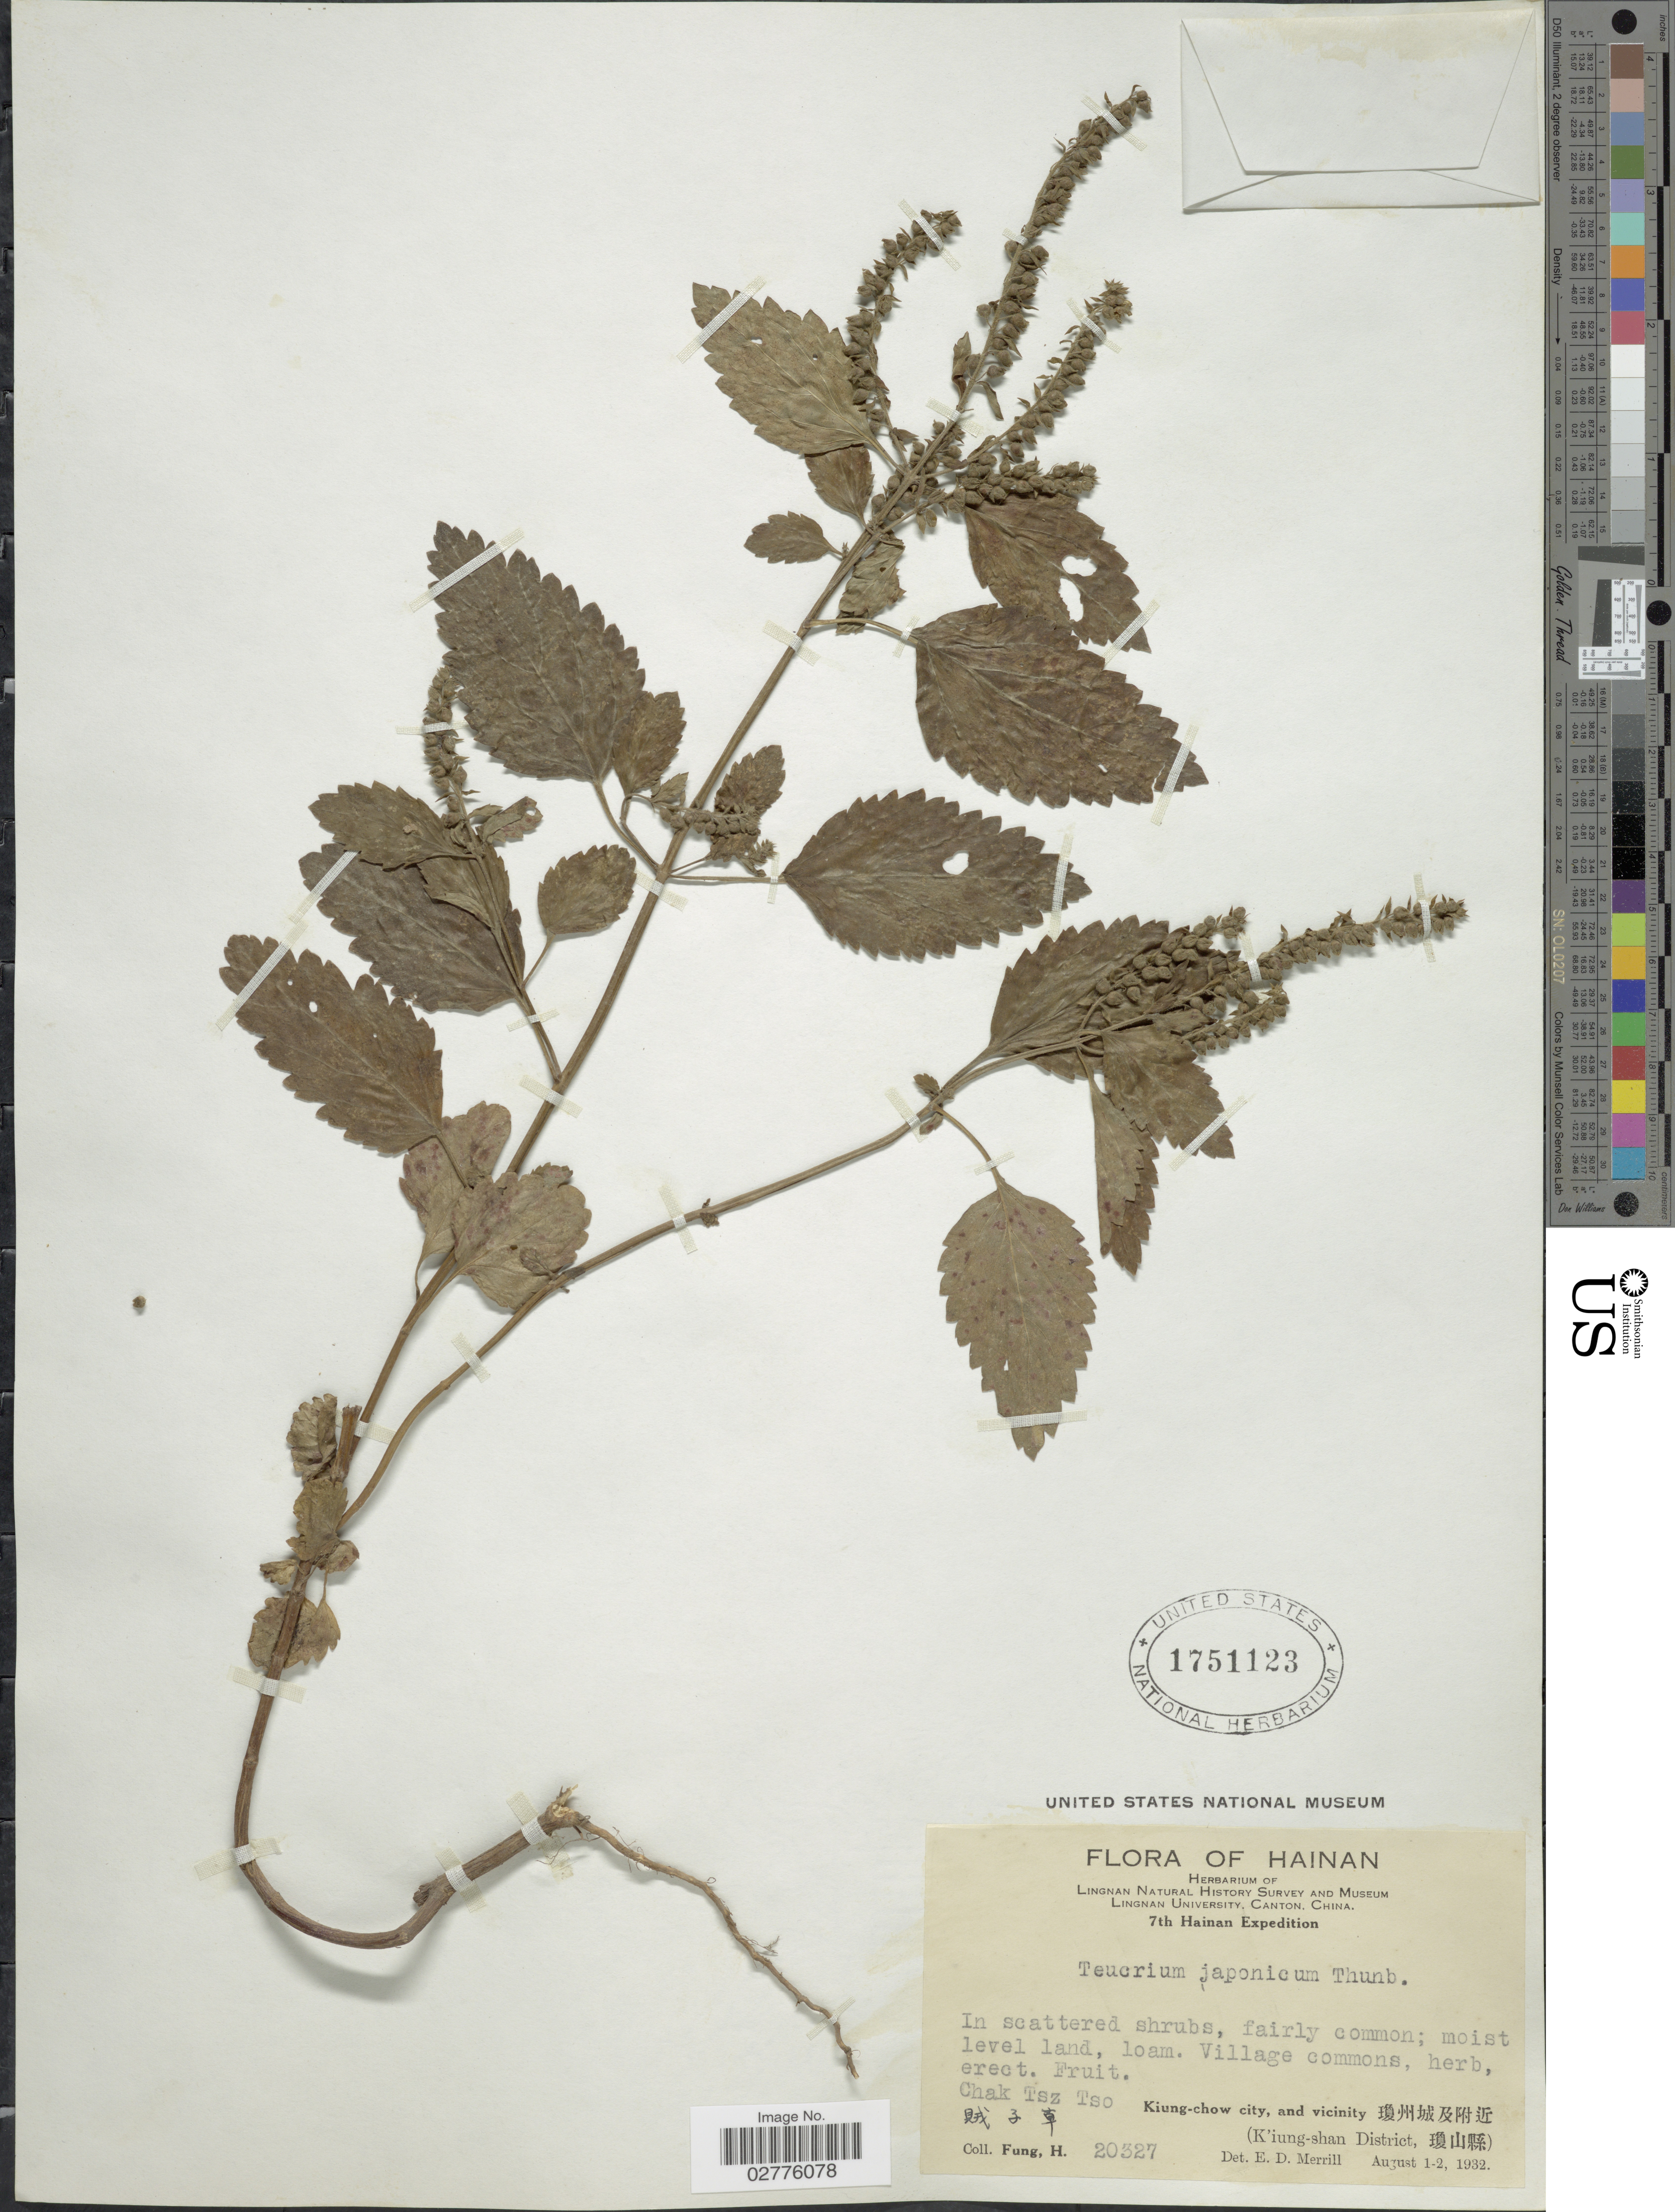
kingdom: Plantae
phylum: Tracheophyta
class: Magnoliopsida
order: Lamiales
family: Lamiaceae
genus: Teucrium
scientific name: Teucrium japonicum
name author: Houtt.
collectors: H. Fung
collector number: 20327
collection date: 1932-08-01/1932-08-02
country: China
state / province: Hainan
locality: Chak Tsz Tso, Kiung-chow city, and vicinity (K'iung-shan District).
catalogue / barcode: US 1751123